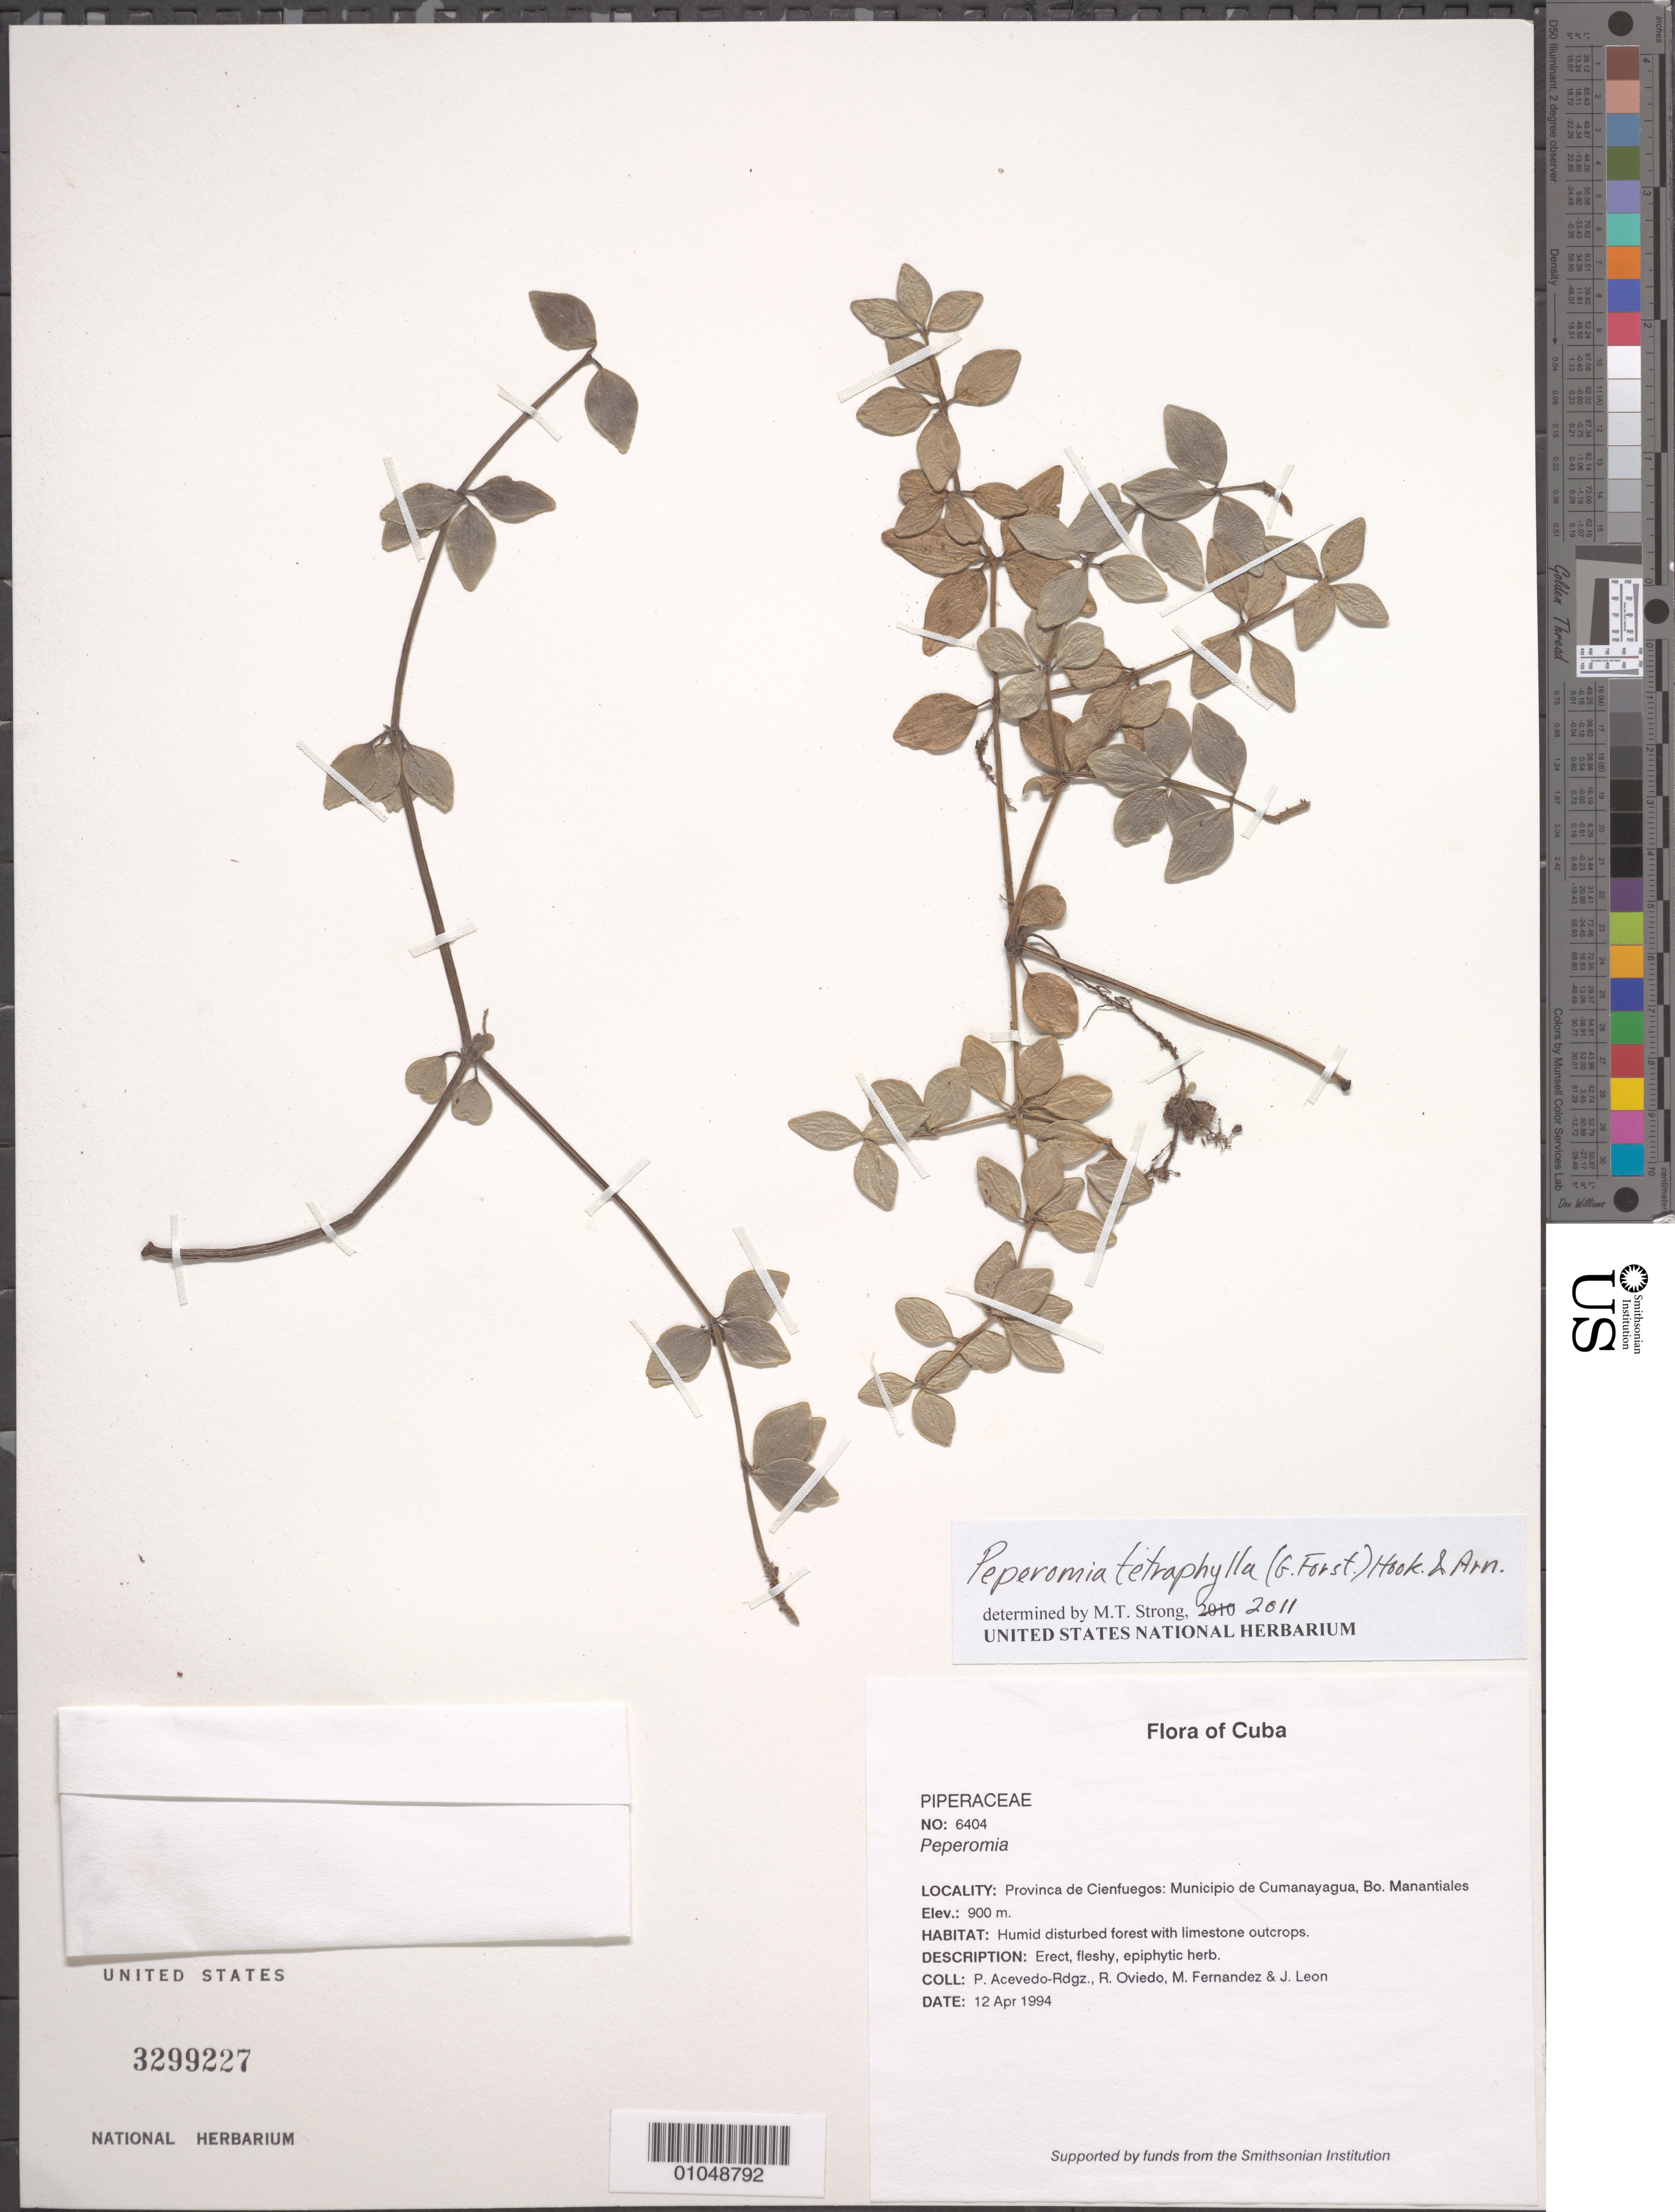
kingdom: Plantae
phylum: Tracheophyta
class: Magnoliopsida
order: Piperales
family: Piperaceae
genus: Peperomia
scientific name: Peperomia trichopus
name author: Trel. in J.F. Macbr.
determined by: Strong, M. T., (US), Smithsonian Institution - National Museum of Natural History (UNITED STATES)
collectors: P. Acevedo-Rodr., R. Oviedo, M. Fernández & J. León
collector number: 6404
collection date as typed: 12 Apr 1994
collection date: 1994-04-12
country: Cuba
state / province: Cienfuegos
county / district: Municipio de Cumanayagua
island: Cuba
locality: Bo Manantiales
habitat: Humid disturbed forest with limestone outcrops.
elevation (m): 900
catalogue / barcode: US 3299227